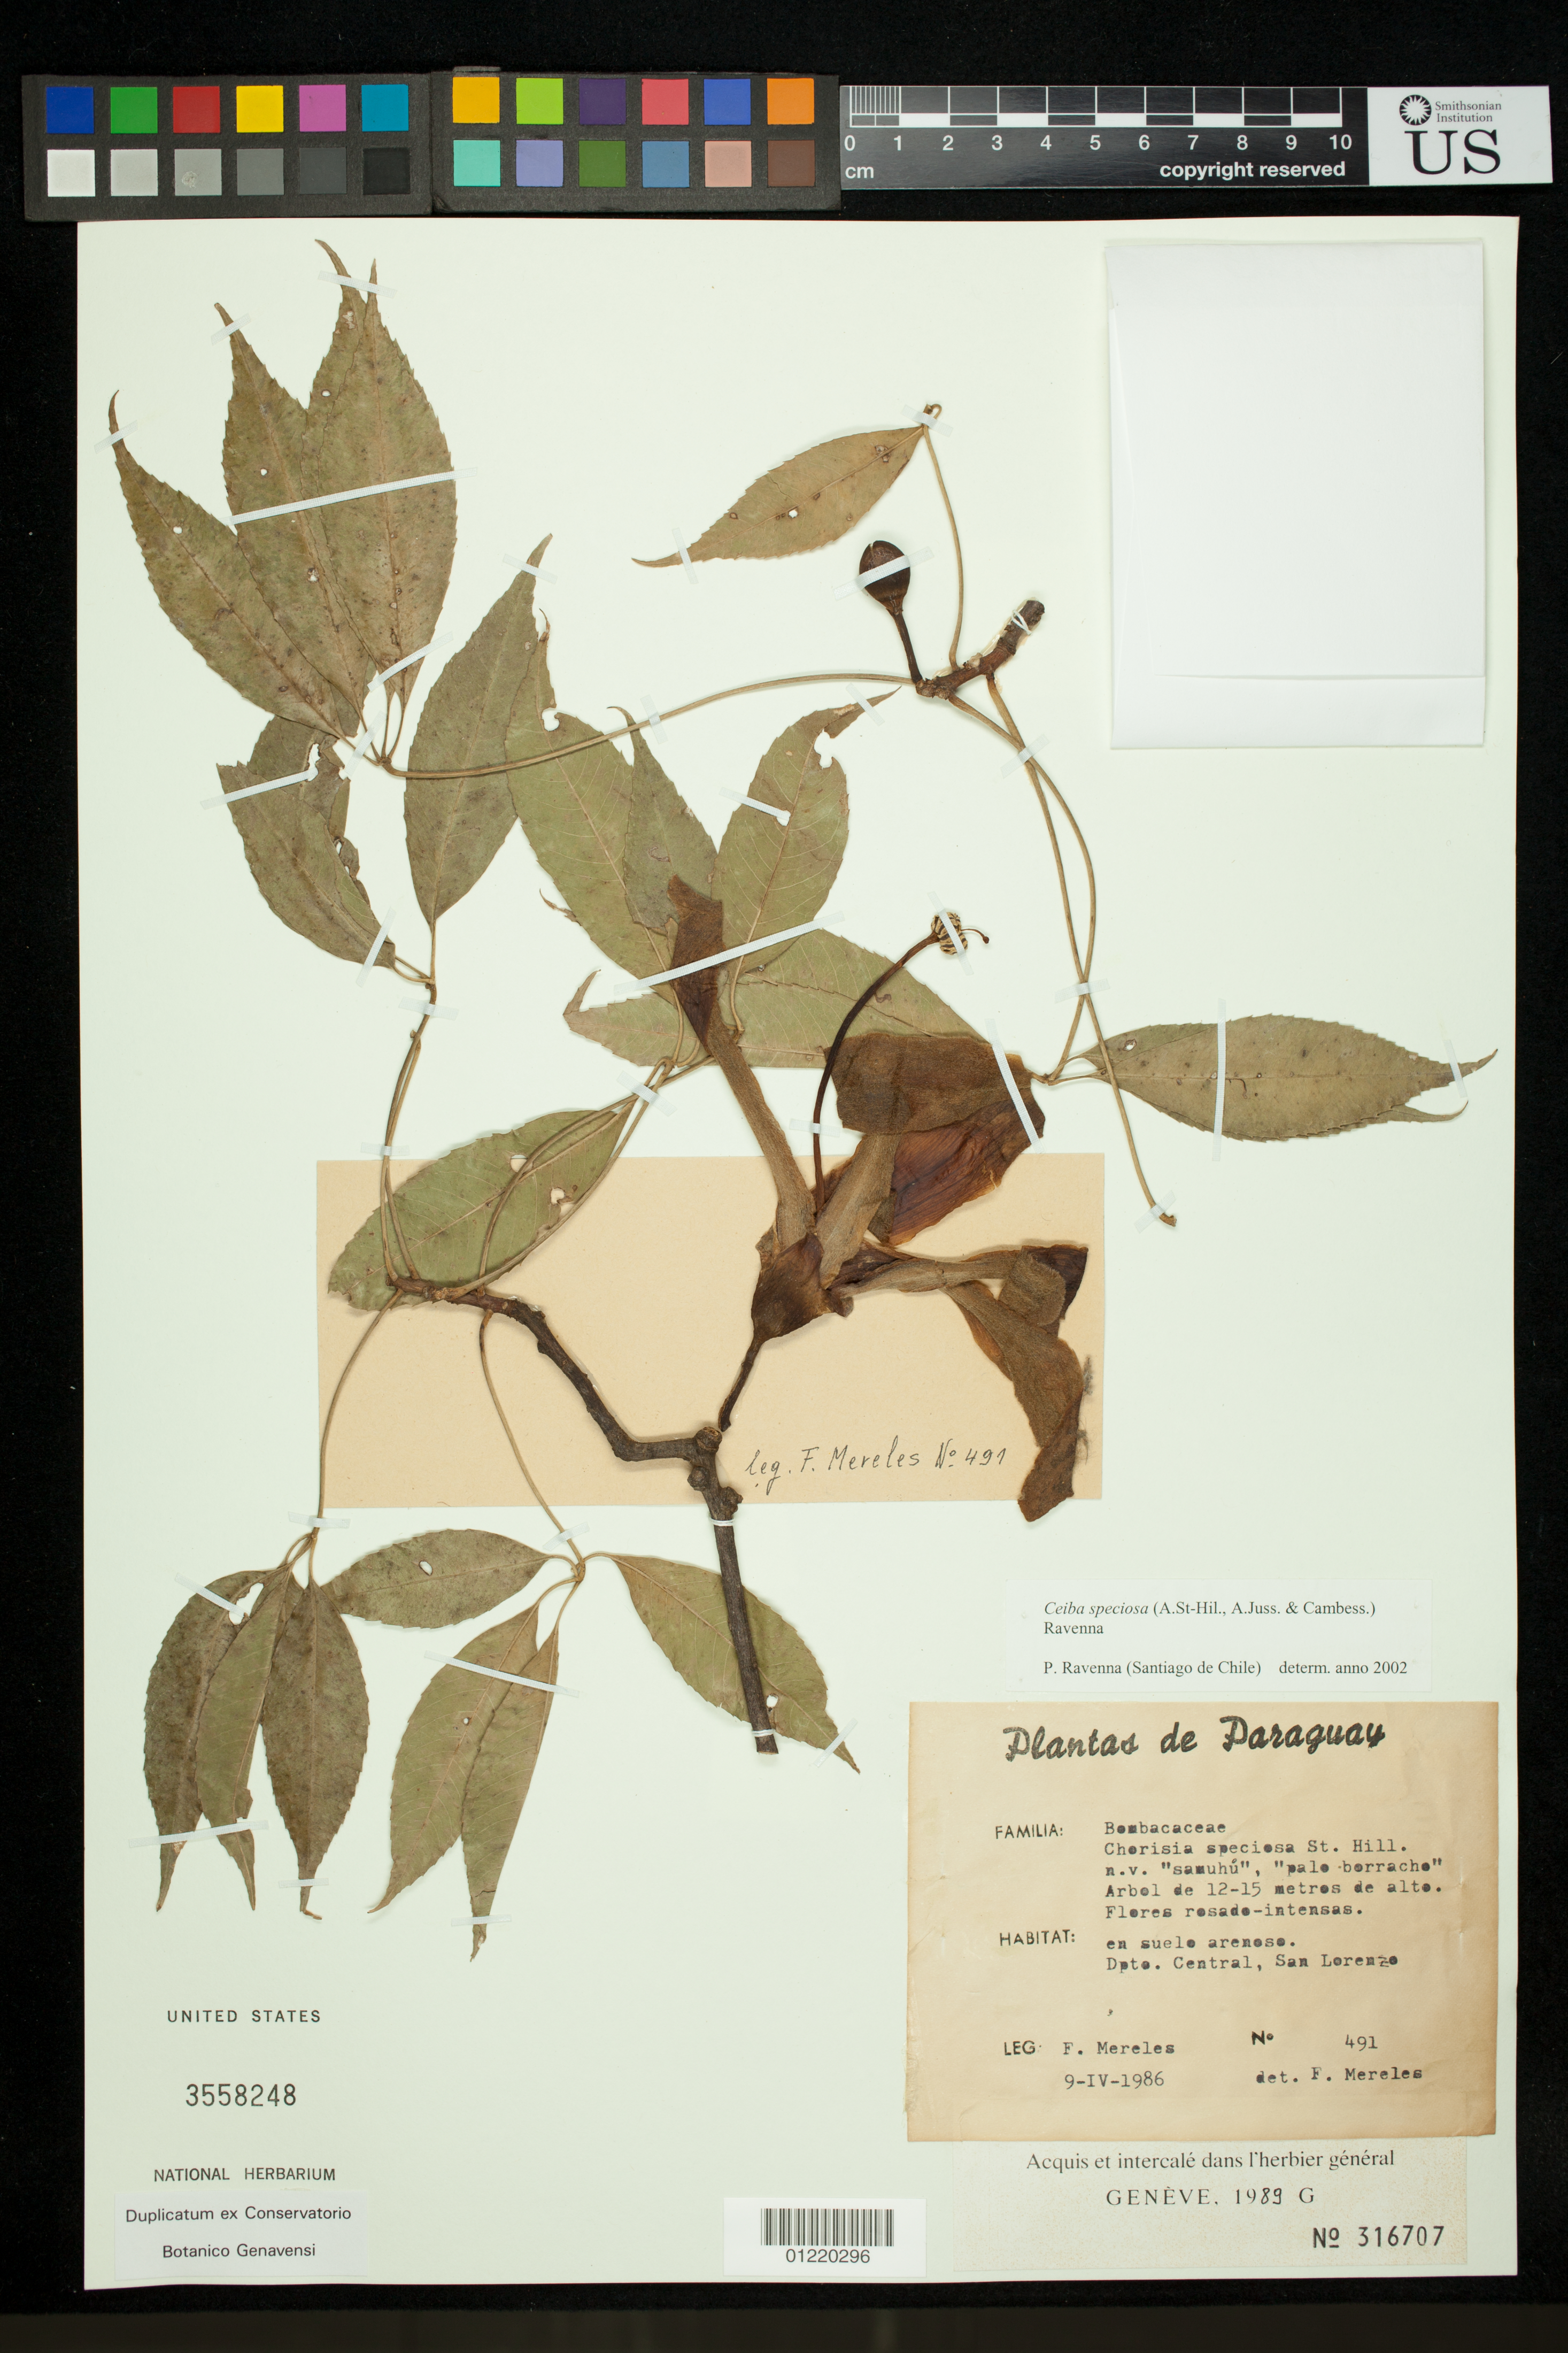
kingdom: Plantae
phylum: Tracheophyta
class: Magnoliopsida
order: Malvales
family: Malvaceae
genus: Ceiba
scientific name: Ceiba speciosa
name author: (A. St.-Hil.) Ravenna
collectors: F. Mereles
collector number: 491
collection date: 1986-04-09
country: Paraguay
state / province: Central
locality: San Lorenzo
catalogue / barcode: US 3558248